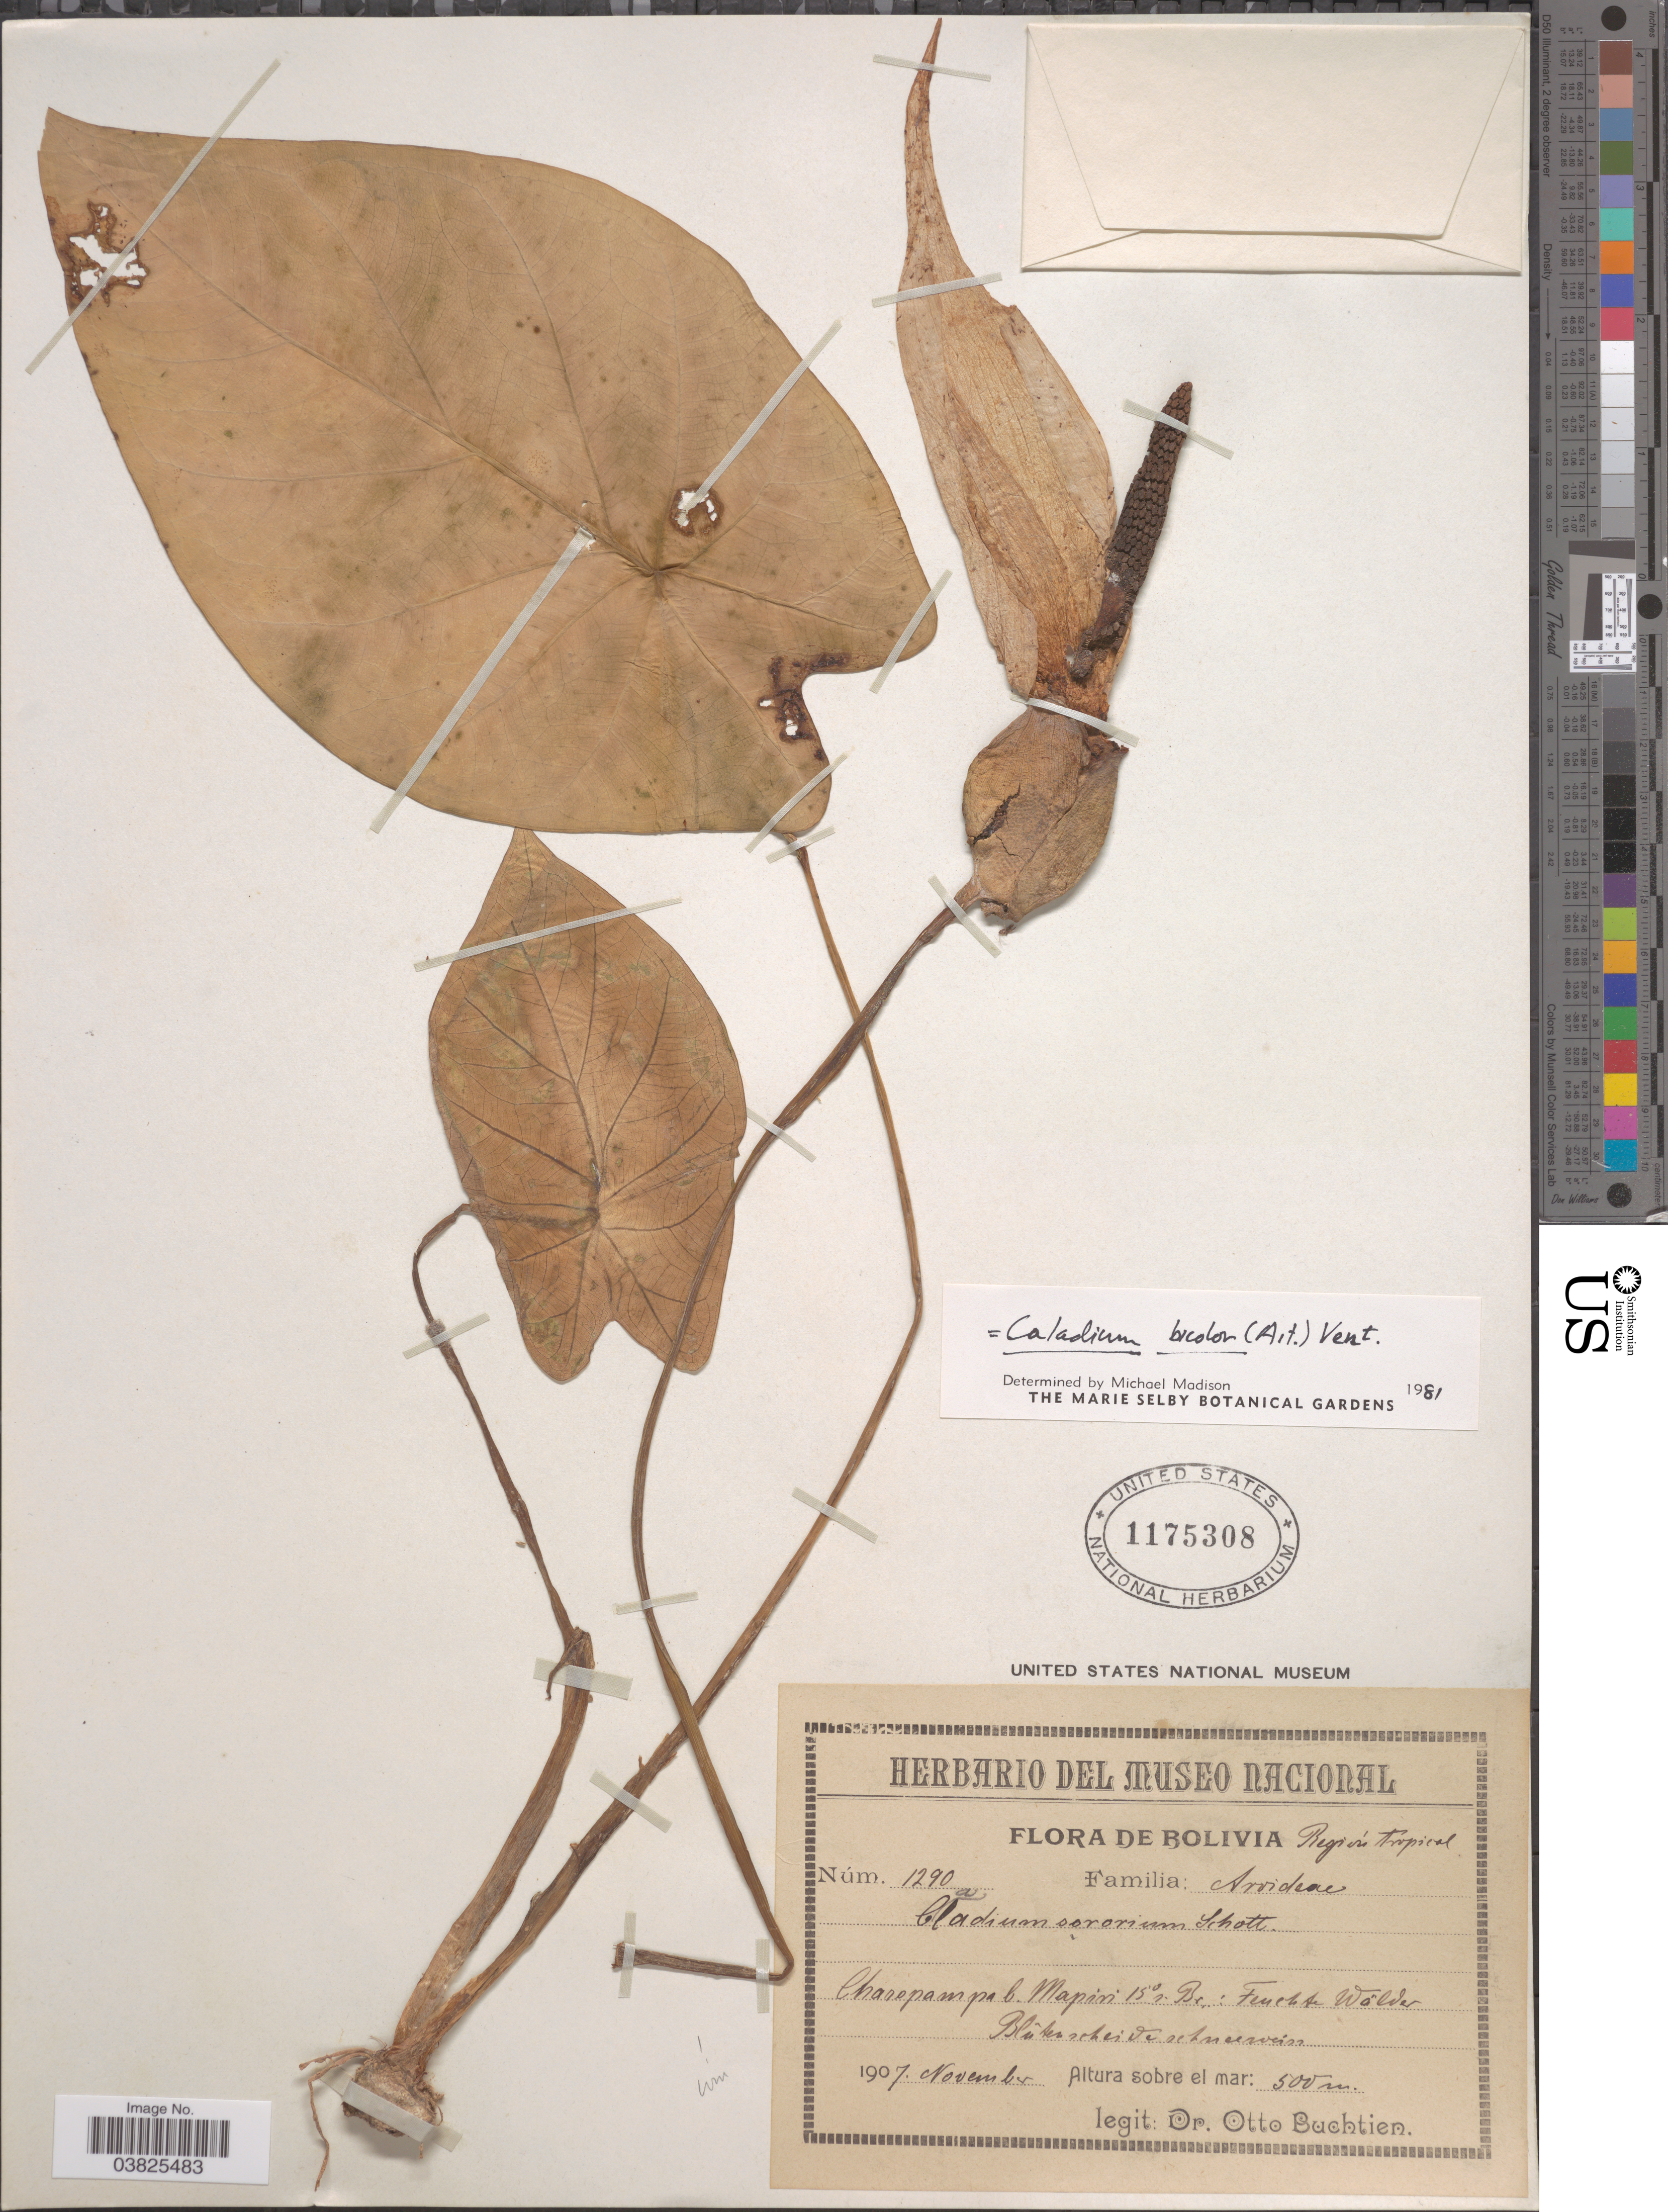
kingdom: Plantae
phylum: Tracheophyta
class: Liliopsida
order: Alismatales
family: Araceae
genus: Caladium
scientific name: Caladium bicolor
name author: (Aiton) Vent.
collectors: O. Buchtien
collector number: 1290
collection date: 1907-11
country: Bolivia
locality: Región tropical. Charopampa b. Mapiri 15° n. Br.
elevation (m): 500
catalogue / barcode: US 1175308